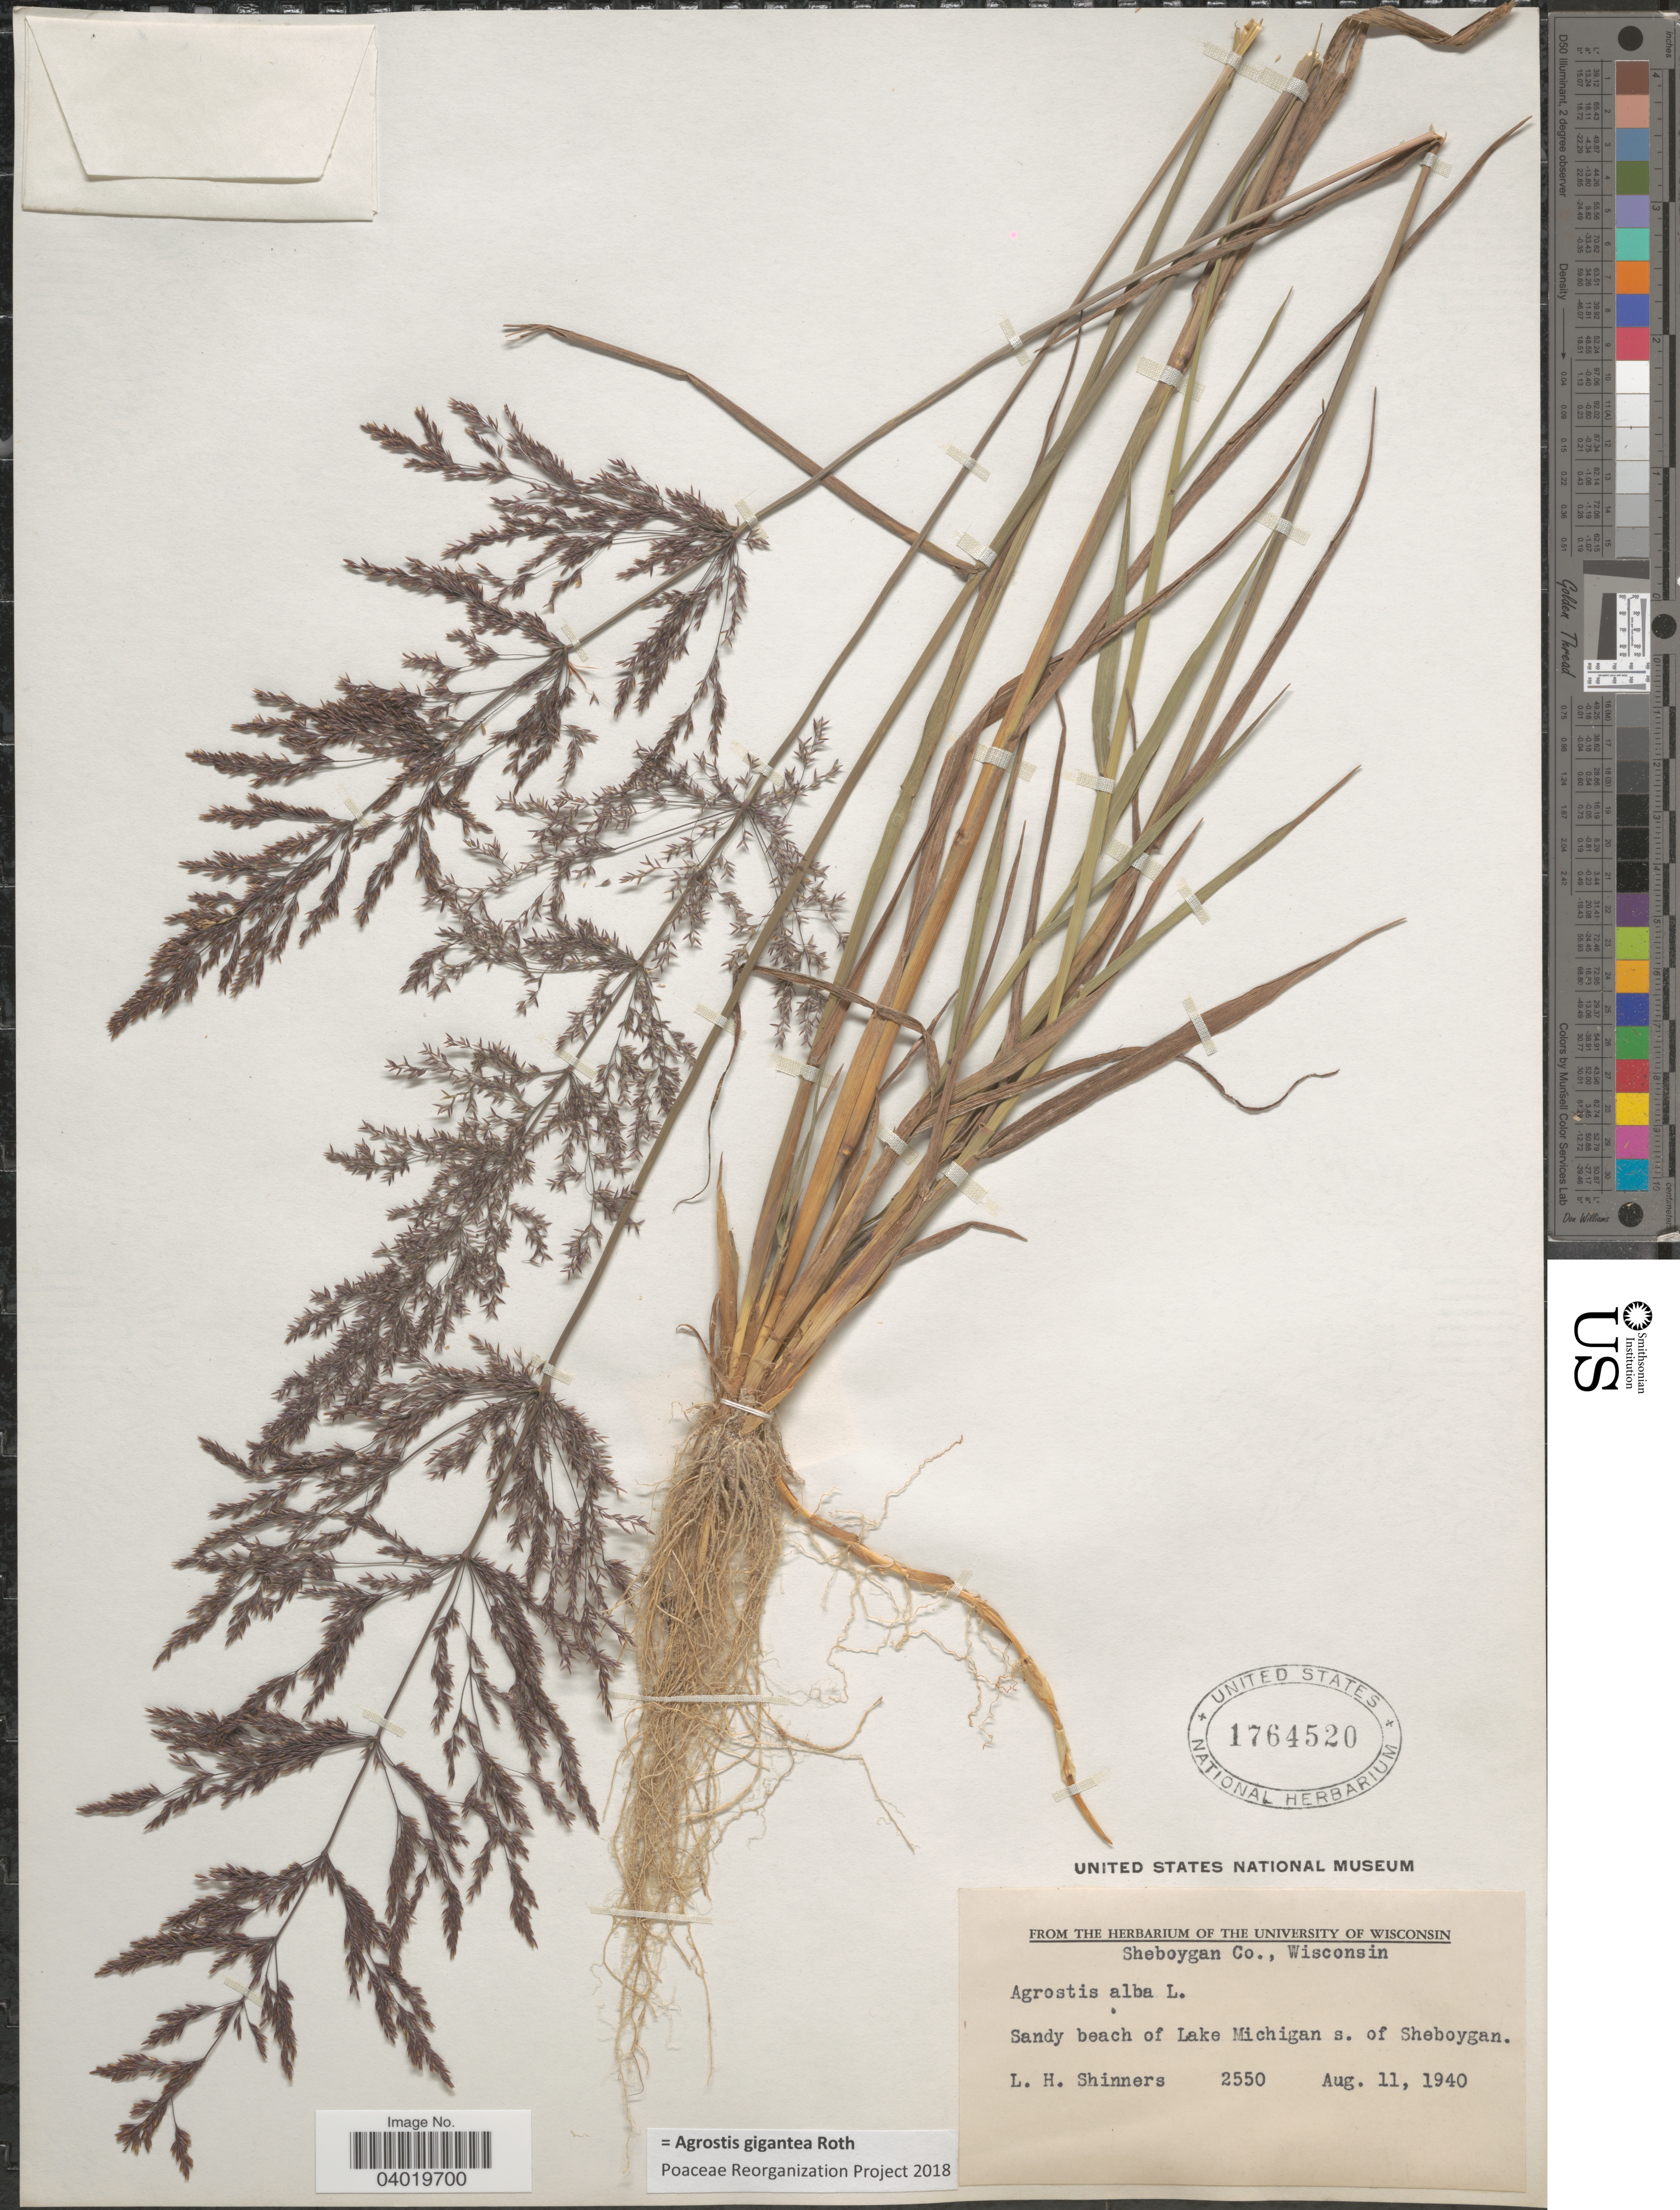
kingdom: Plantae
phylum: Tracheophyta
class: Liliopsida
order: Poales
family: Poaceae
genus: Agrostis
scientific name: Agrostis gigantea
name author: Roth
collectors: L. H. Shinners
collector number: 2550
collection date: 1940-08-11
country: United States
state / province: Wisconsin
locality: Sheboygan Co. Sandy beach of Lake Michigan s. of Sheboygan.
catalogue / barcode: US 1764520